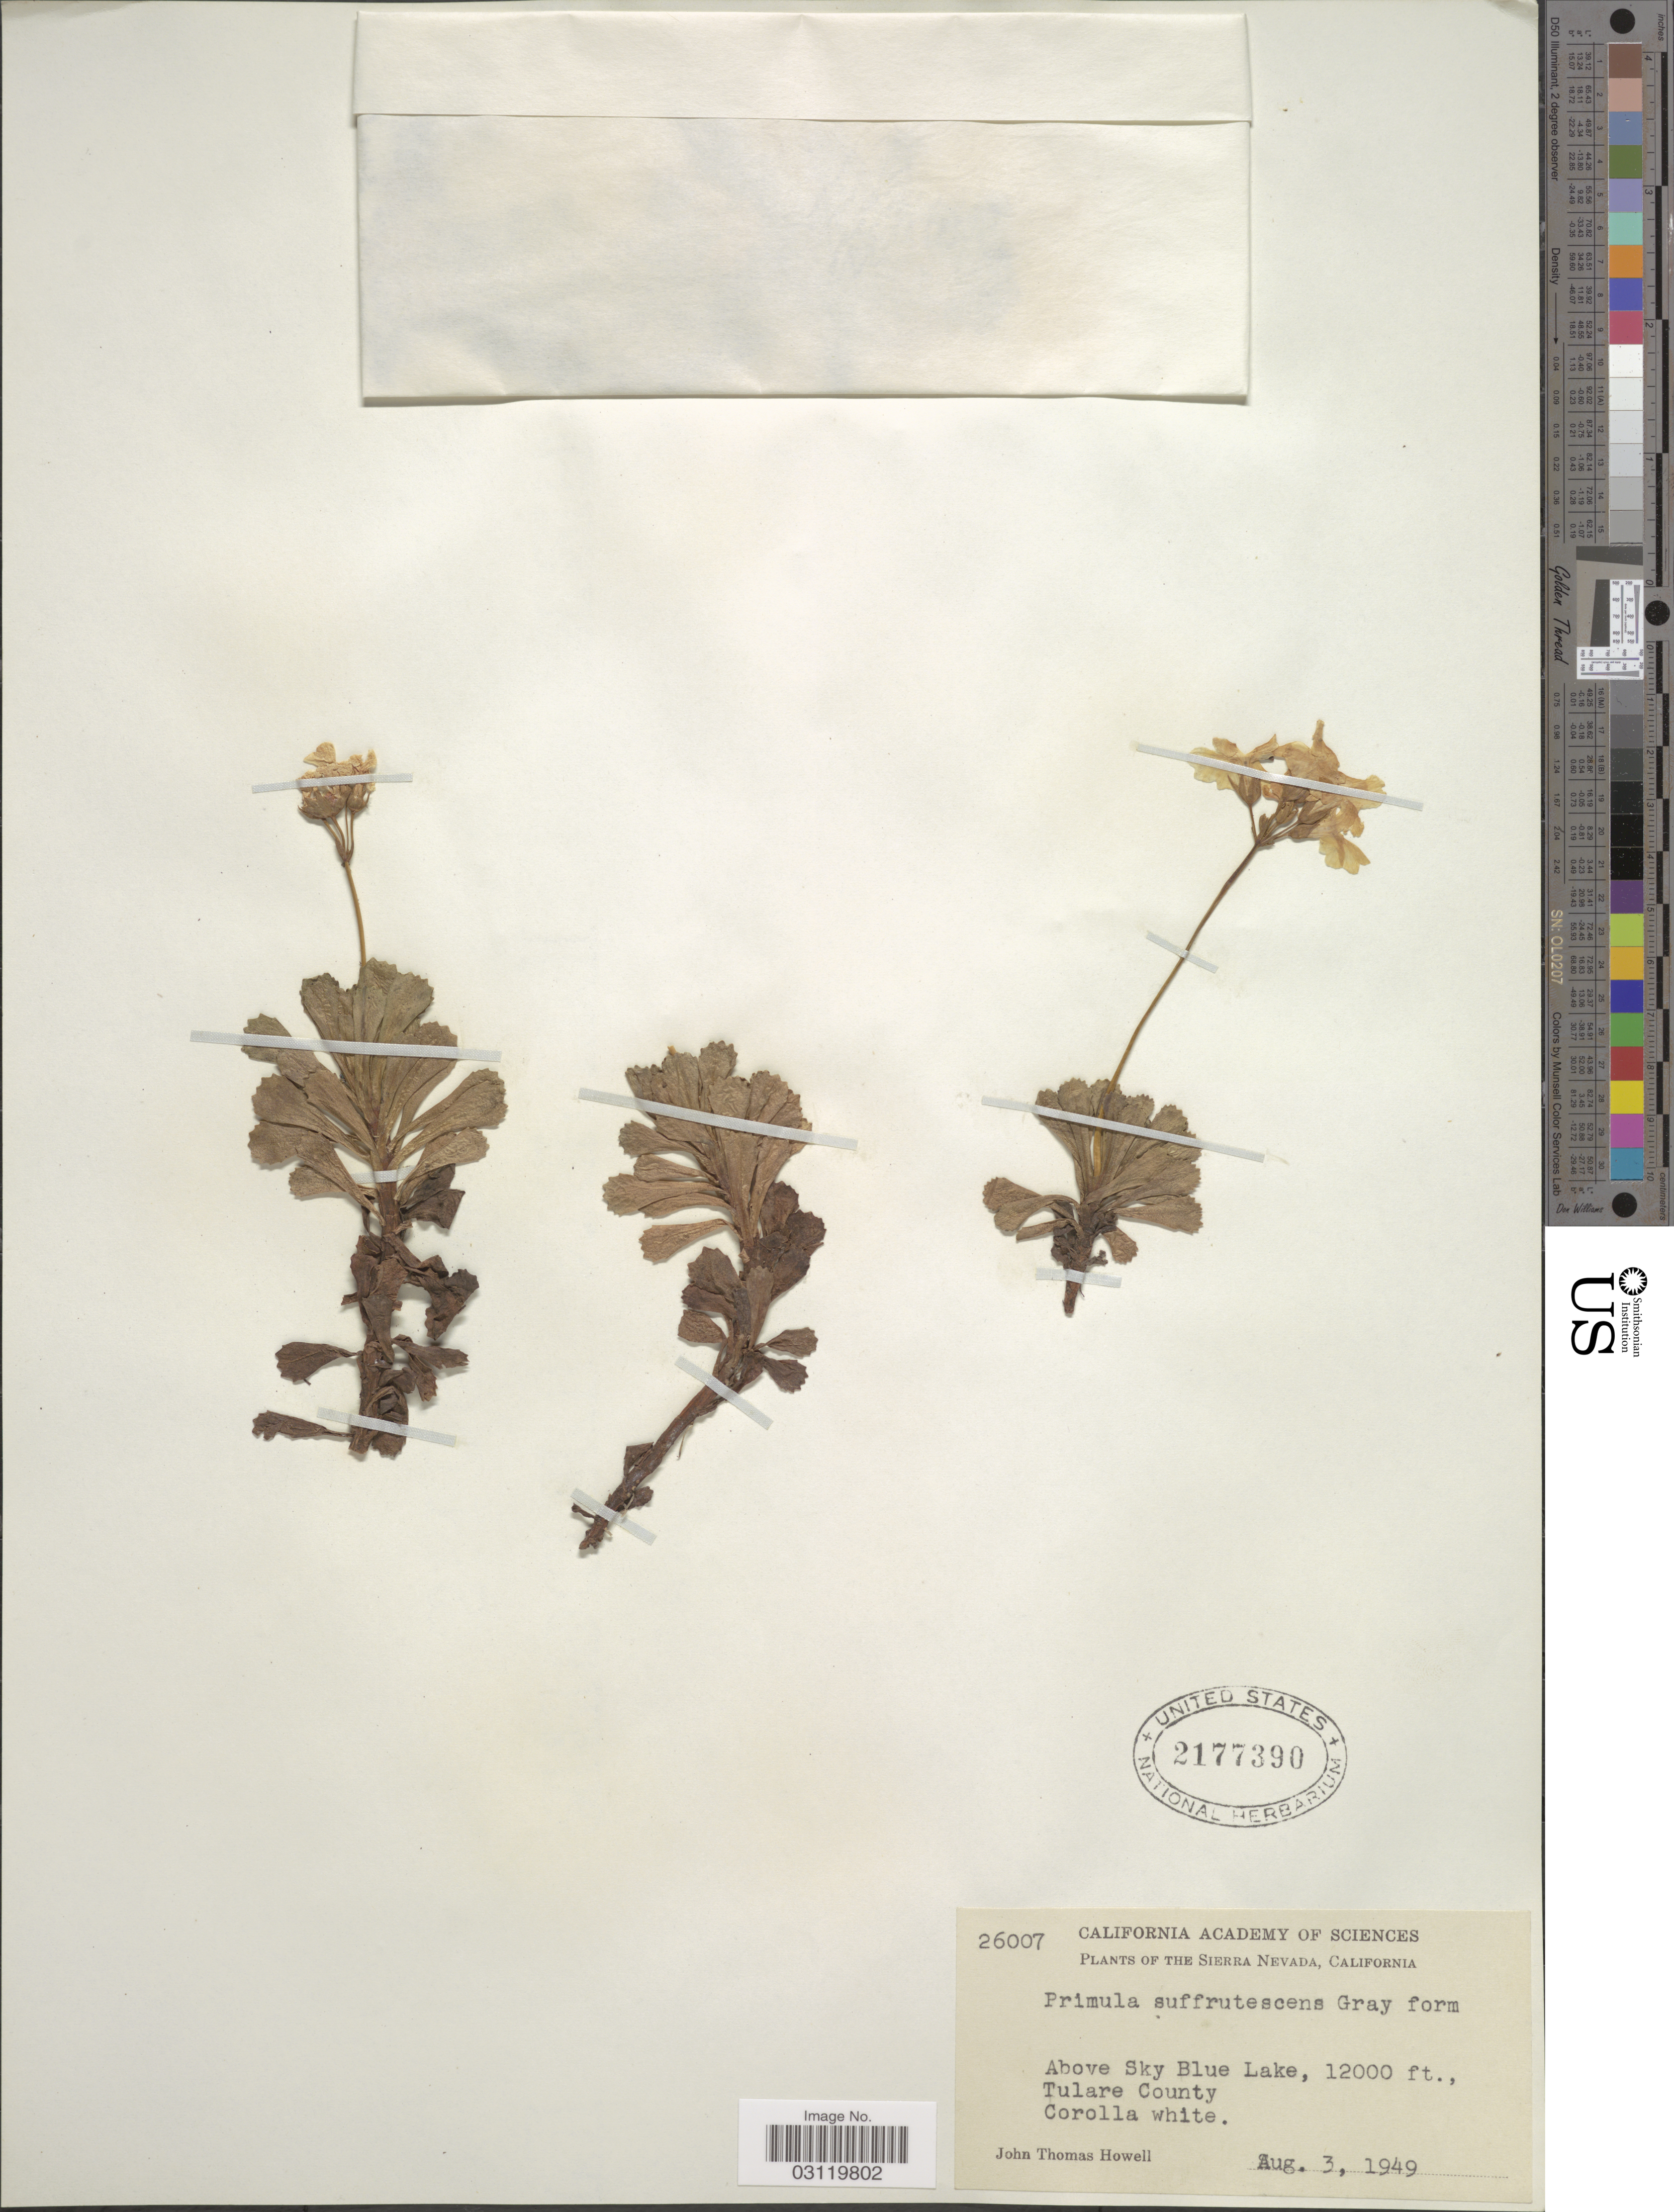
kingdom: Plantae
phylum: Tracheophyta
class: Magnoliopsida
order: Ericales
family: Primulaceae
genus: Primula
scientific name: Primula suffrutescens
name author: A. Gray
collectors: J. T. Howell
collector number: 26007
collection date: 1949-08-03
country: United States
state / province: California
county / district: Tulare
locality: The Sierra Nevada, Above Sky Blue Lake, Tulare County.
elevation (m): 3658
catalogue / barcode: US 2177390